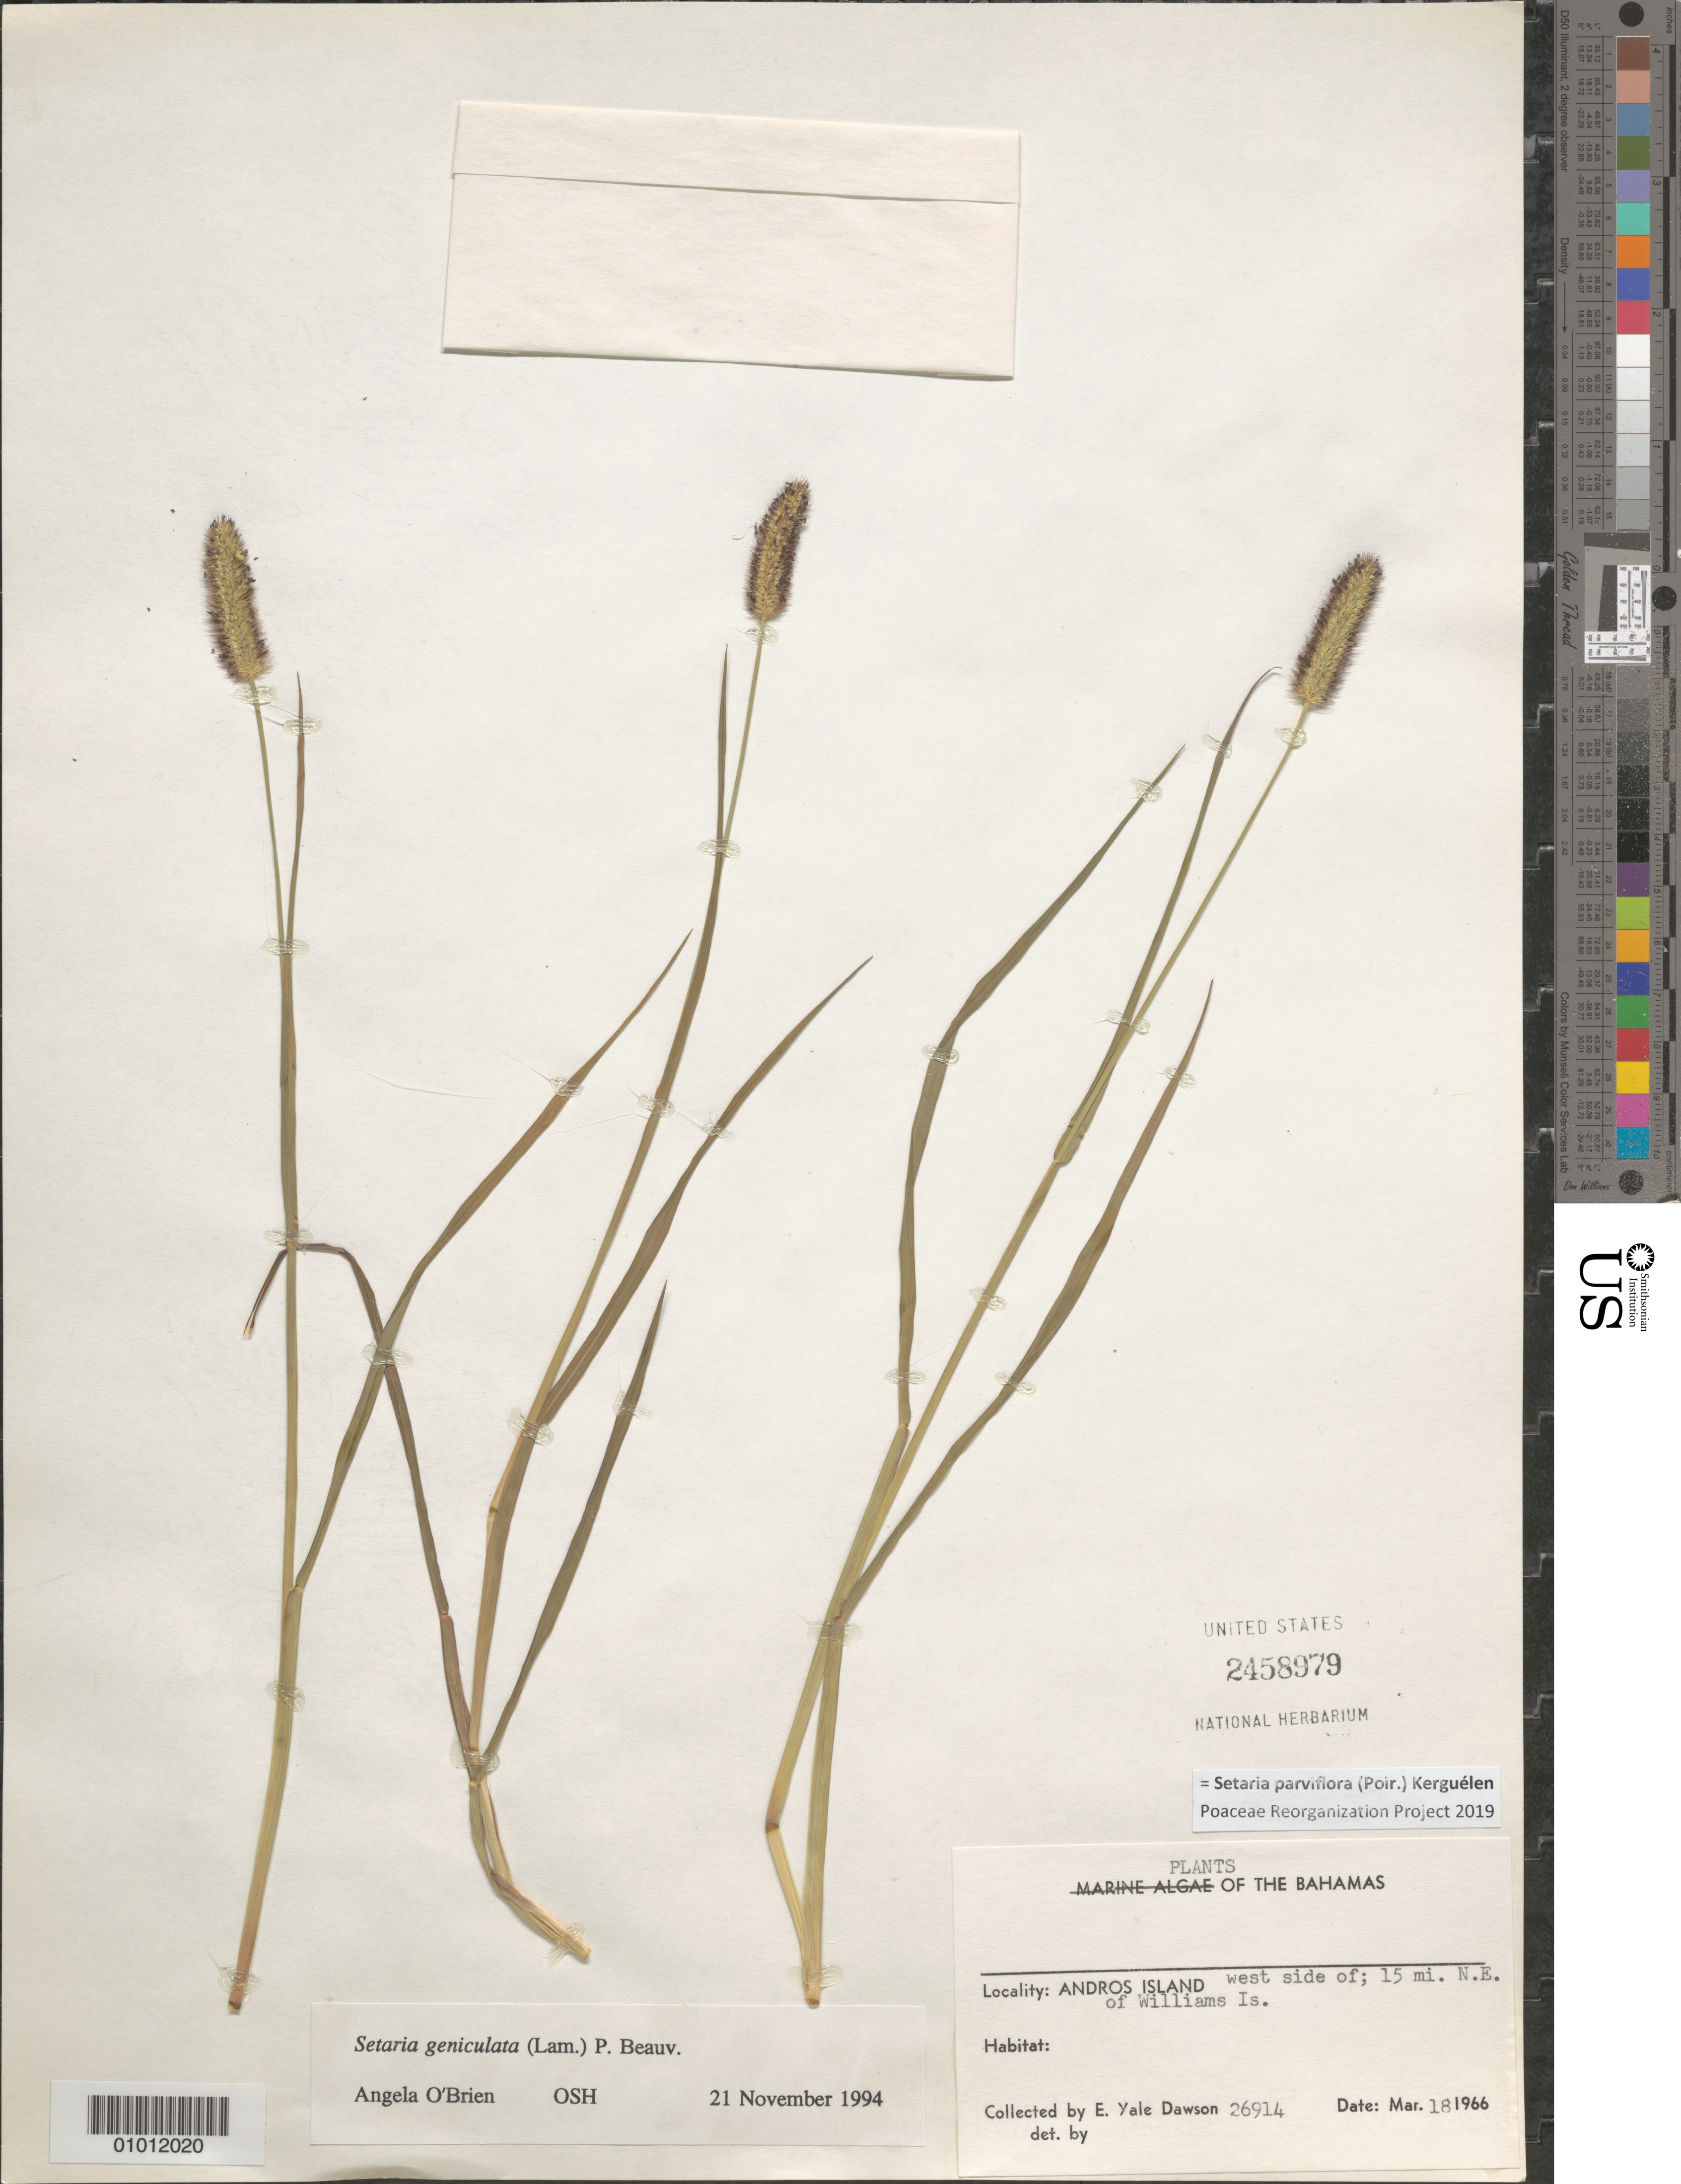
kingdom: Plantae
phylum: Tracheophyta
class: Liliopsida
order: Poales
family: Poaceae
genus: Setaria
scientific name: Setaria parviflora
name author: (Poir.) Kerguélen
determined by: Poaceae Reorganization Project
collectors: E. Y. Dawson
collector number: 26914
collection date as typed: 18 Mar 1966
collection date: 1966-03-18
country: Bahamas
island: Andros I.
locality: W side of Andros Island, 15 miles NE of Williams Island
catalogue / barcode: US 2458979